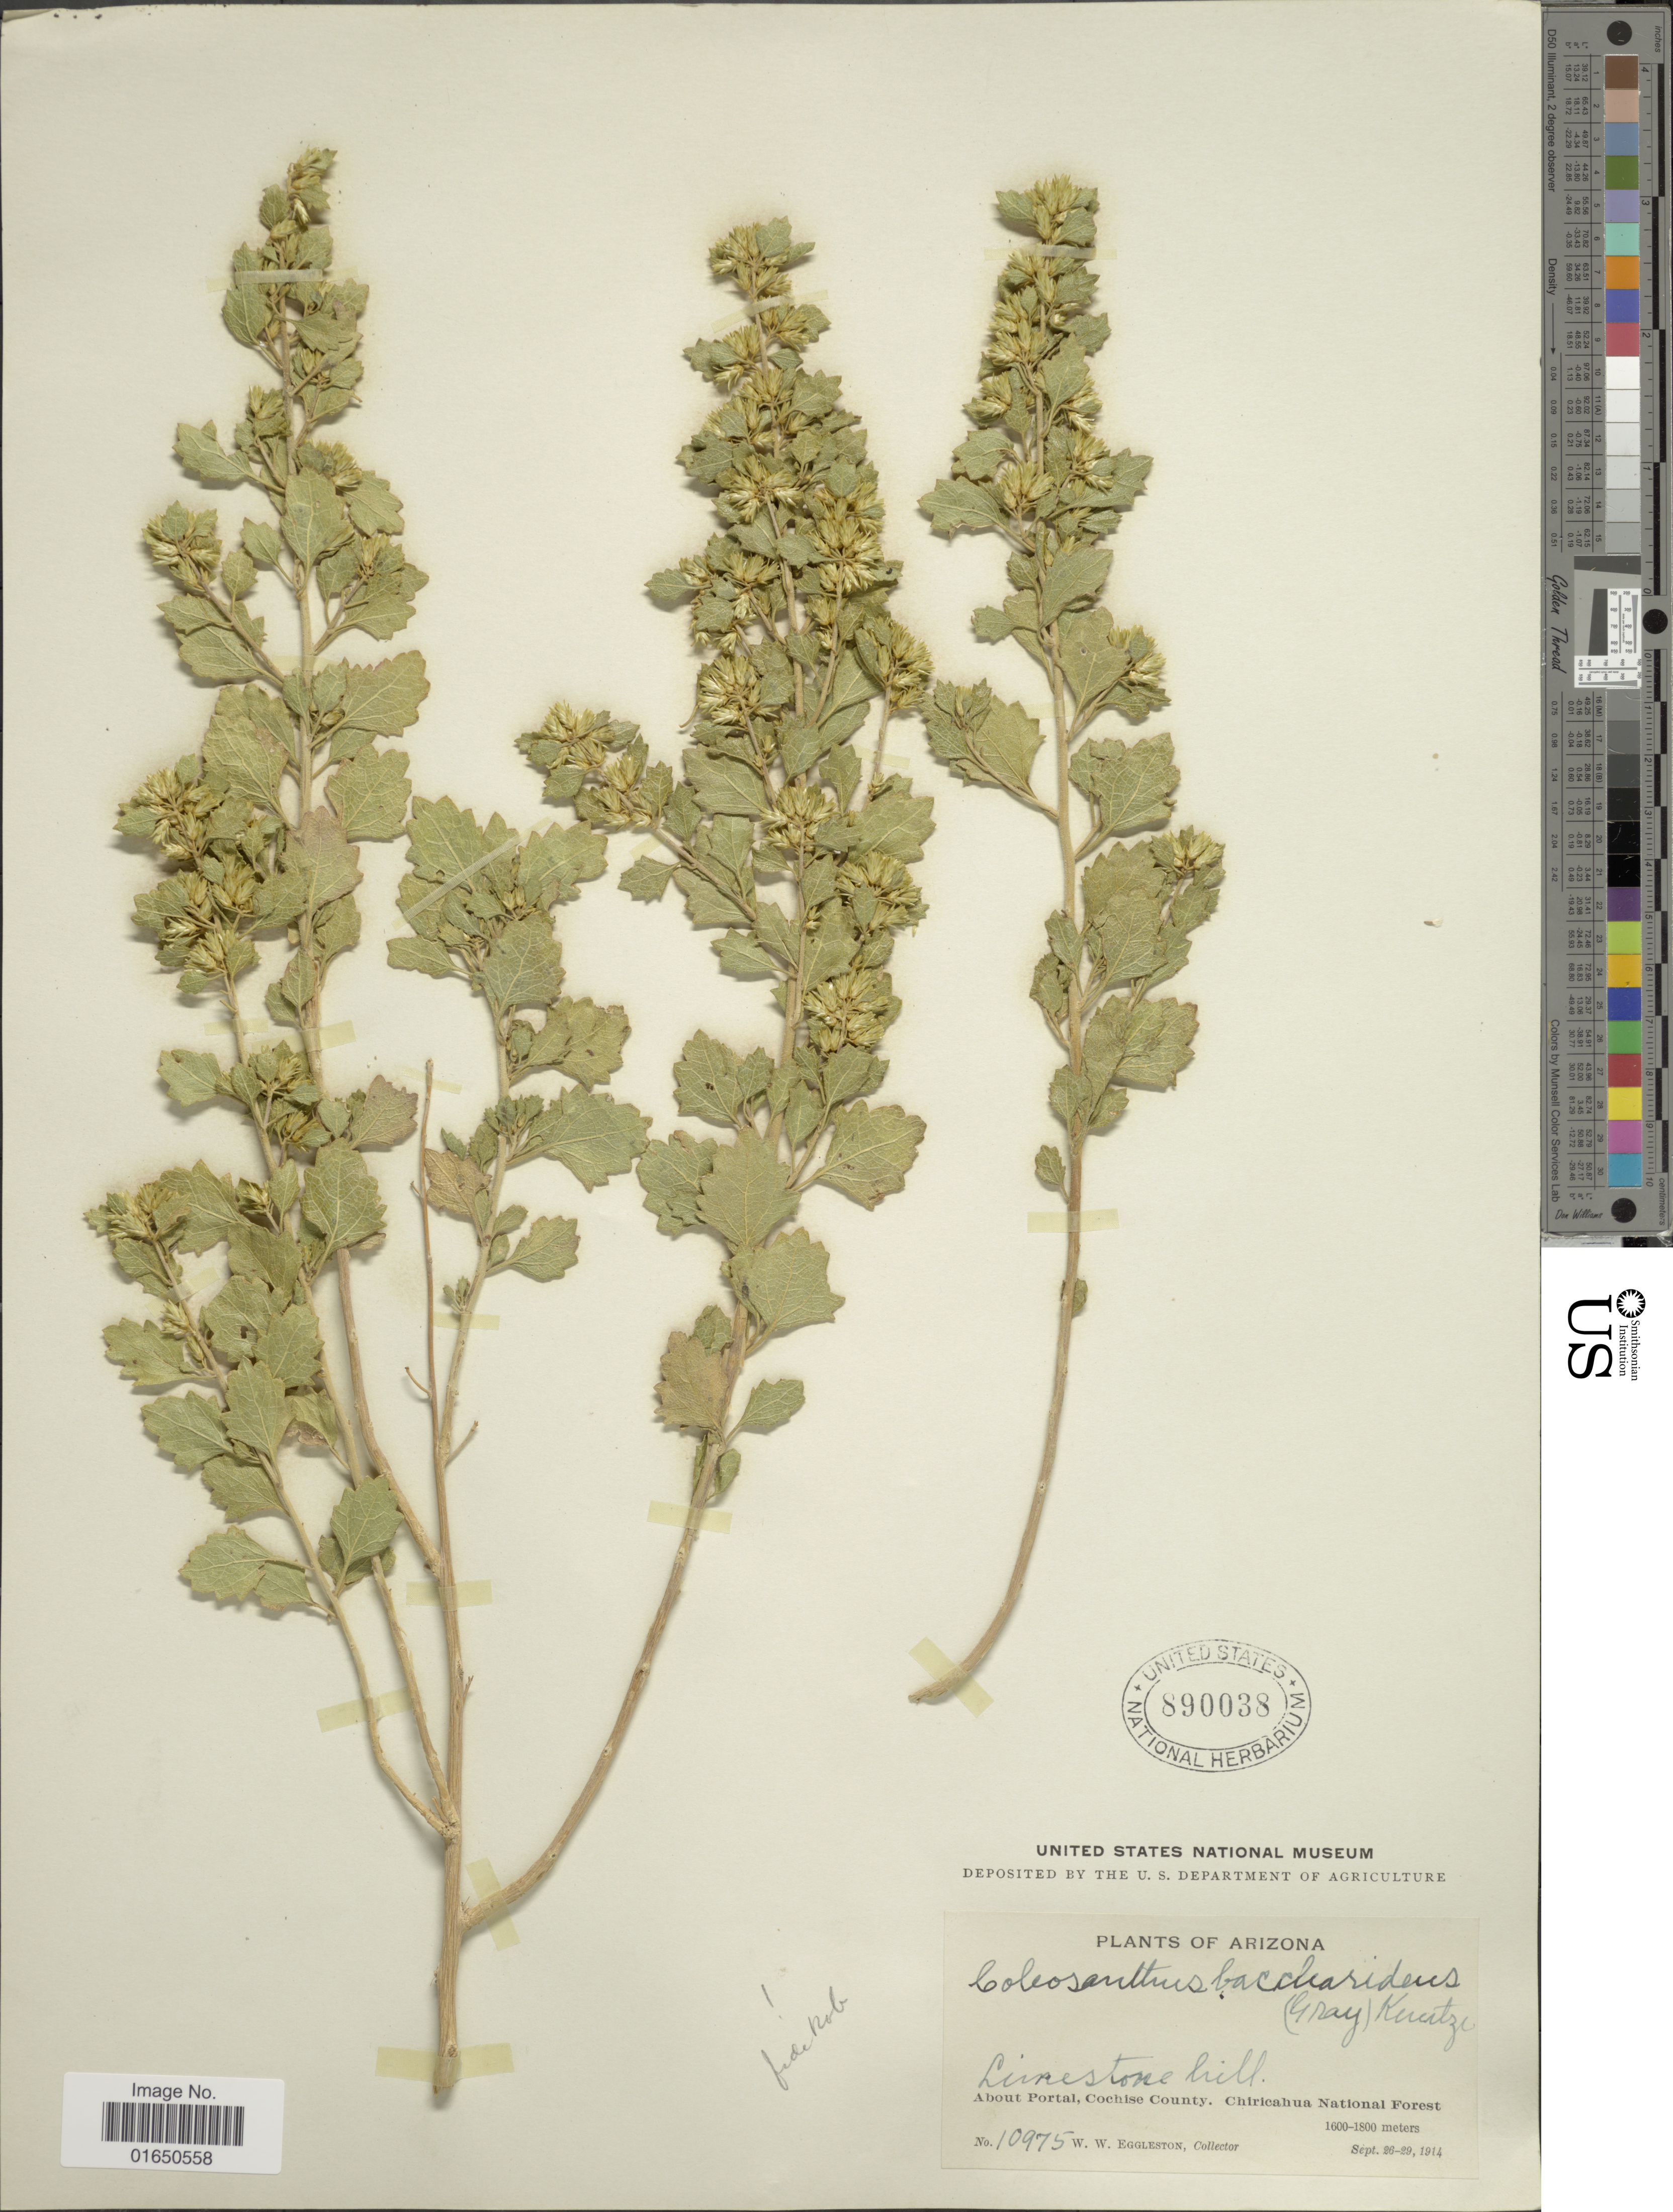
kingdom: Plantae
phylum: Tracheophyta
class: Magnoliopsida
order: Asterales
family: Asteraceae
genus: Brickellia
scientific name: Brickellia baccharidea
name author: A. Gray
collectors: W. W. Eggleston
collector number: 10975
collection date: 1914-09-26/1914-09-29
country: United States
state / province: Arizona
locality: About Portal, Cochise County, Chiricahua National Forest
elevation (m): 1600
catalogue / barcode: US 890038